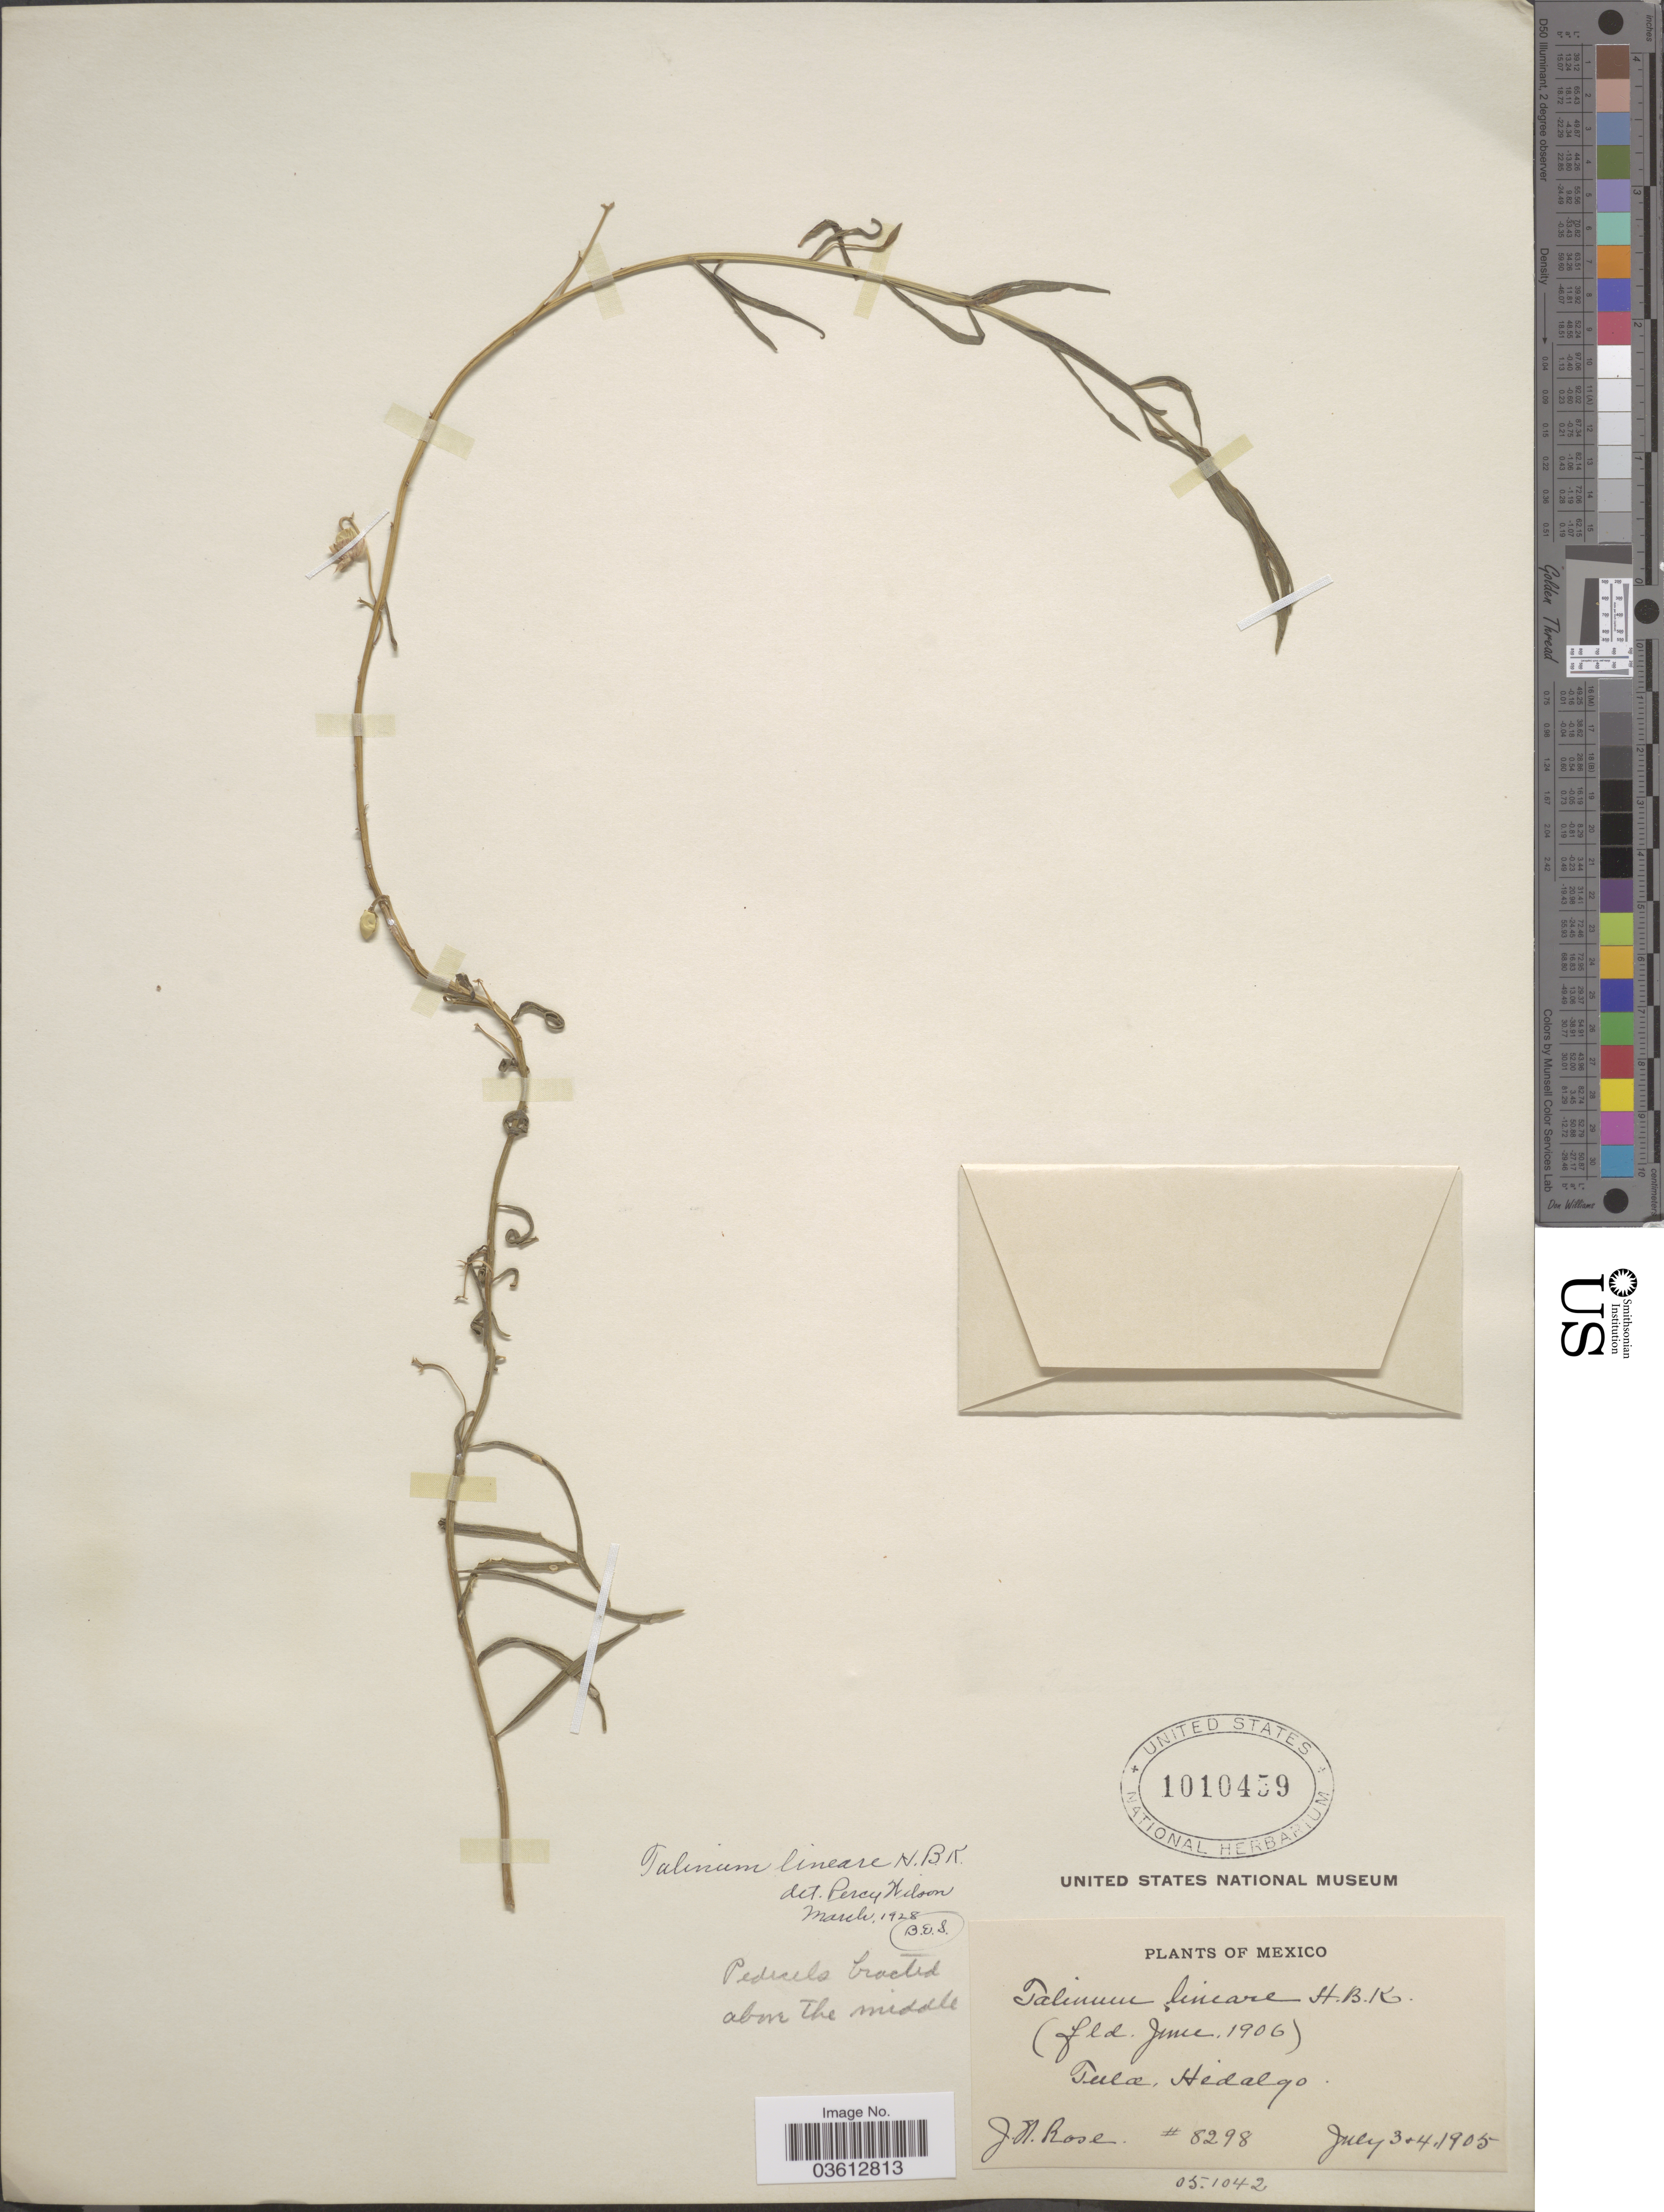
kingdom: Plantae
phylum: Tracheophyta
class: Magnoliopsida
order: Caryophyllales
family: Talinaceae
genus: Talinum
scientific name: Talinum lineare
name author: Kunth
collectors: J. N. Rose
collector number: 8298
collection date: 1905-07-03/1905-07-04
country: Mexico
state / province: Hidalgo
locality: Tula.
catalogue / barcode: US 1010459